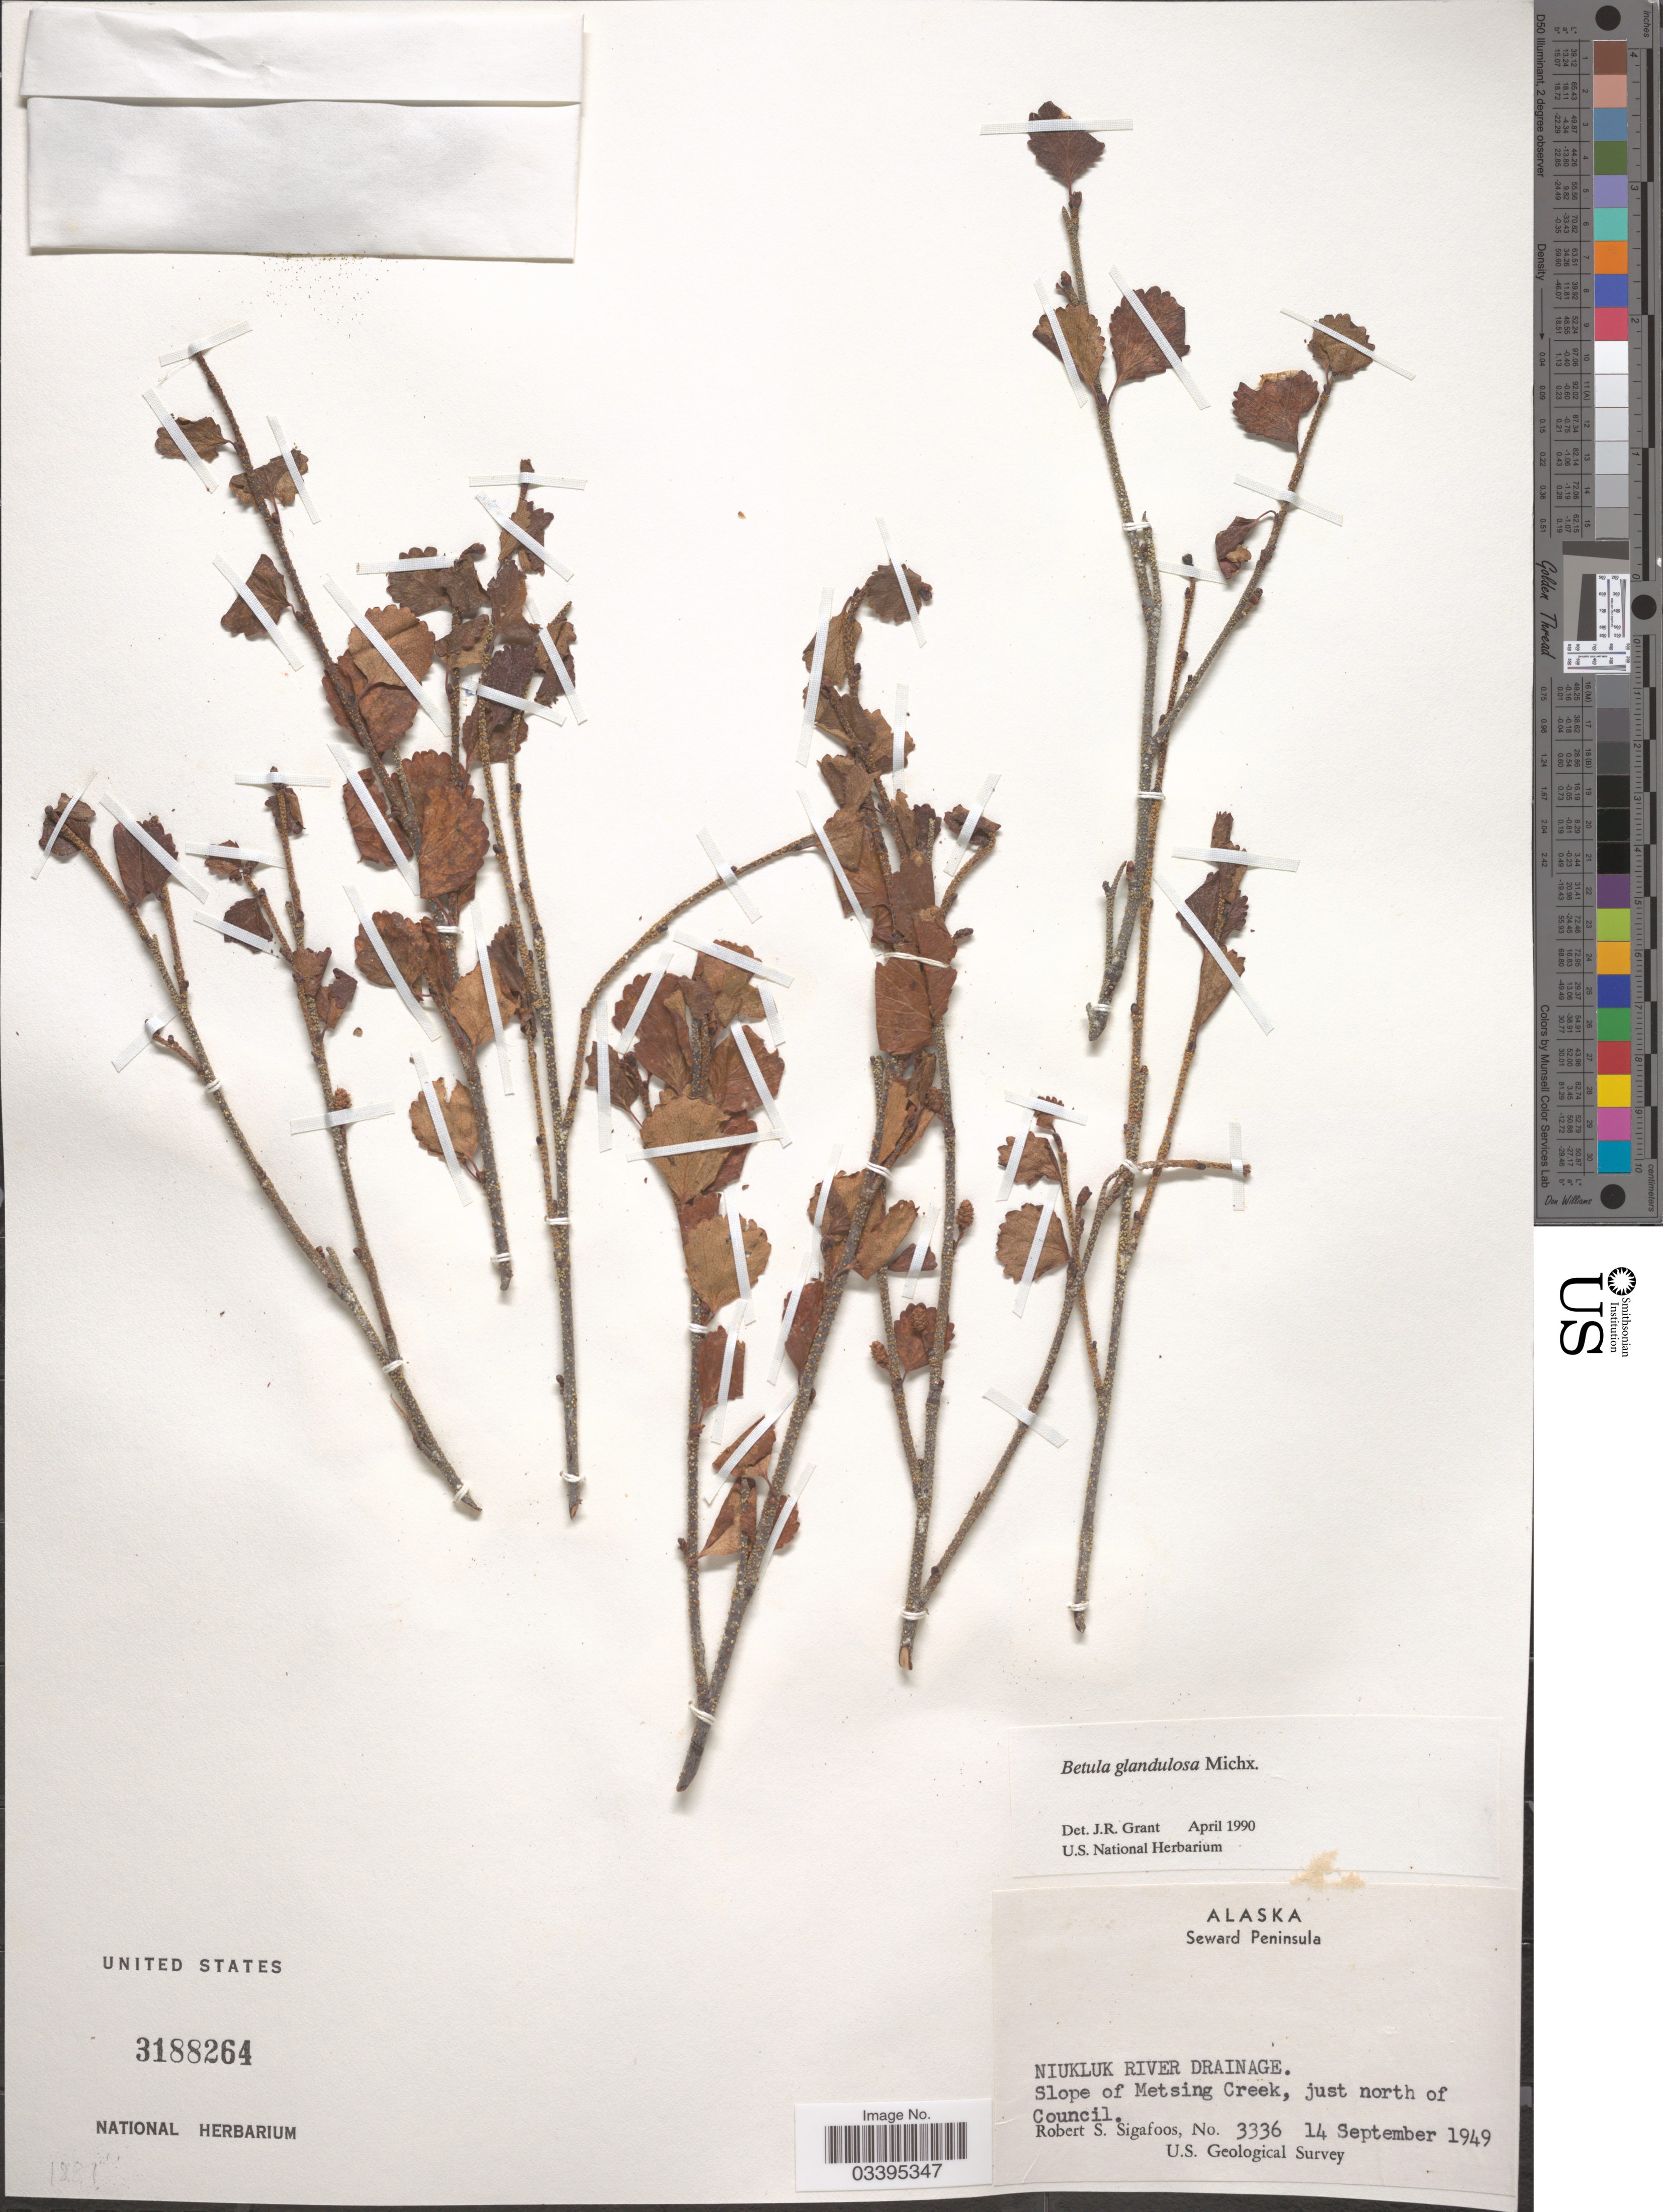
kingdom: Plantae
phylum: Tracheophyta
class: Magnoliopsida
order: Fagales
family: Betulaceae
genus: Betula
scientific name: Betula glandulosa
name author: Michx.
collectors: R. Sigafoos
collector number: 3336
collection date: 1949-09-14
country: United States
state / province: Alaska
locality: Seward Peninsula. Niukluk River Drainage. Slope of Metsing Creek, just north of Council.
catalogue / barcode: US 3188264